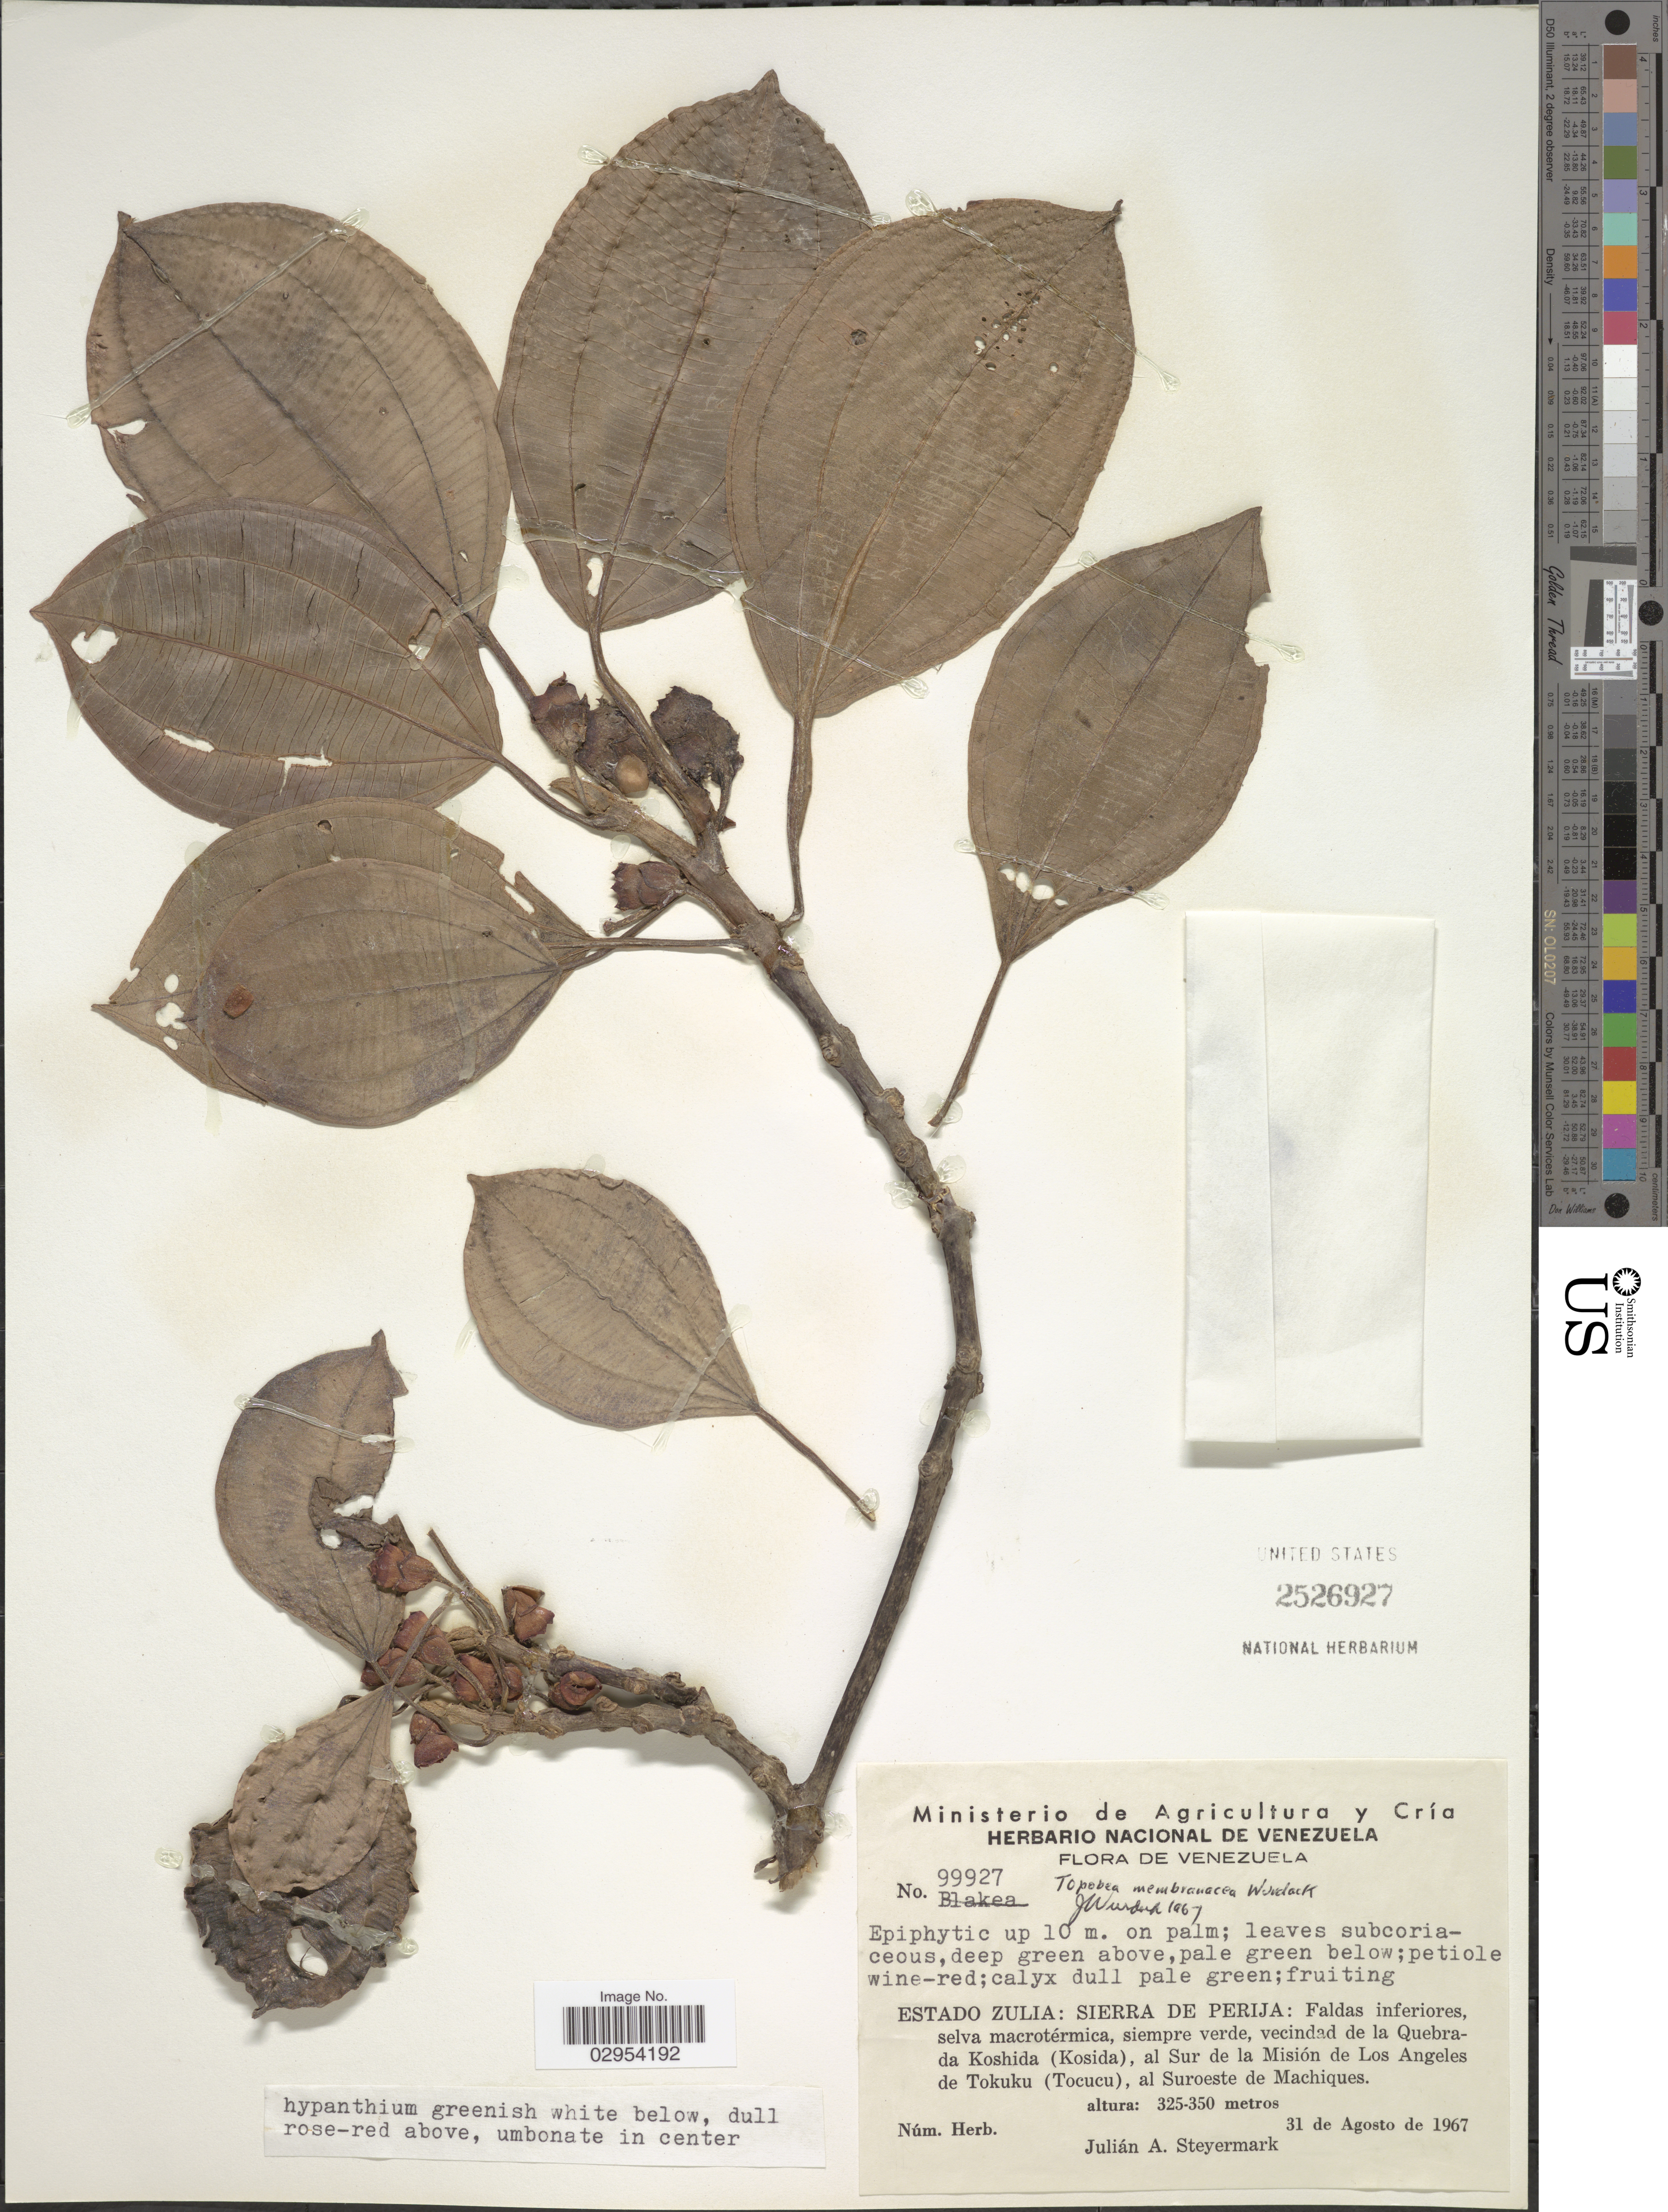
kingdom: Plantae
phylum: Tracheophyta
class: Magnoliopsida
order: Myrtales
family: Melastomataceae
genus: Topobea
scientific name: Topobea membranacea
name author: Wurdack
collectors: J. Steyermark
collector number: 99927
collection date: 1967-08-31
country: Venezuela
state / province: Zulia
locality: Sierra de Perija: Faldas inferiores, selva macrotérmica, siempre verde, vecindad de la Quebrada Koshida (Kosida), al Sur de la Misión de Los Angeles de Tokuku (Tocucu), al Suroeste de Machiques.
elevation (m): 325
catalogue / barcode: US 2526927